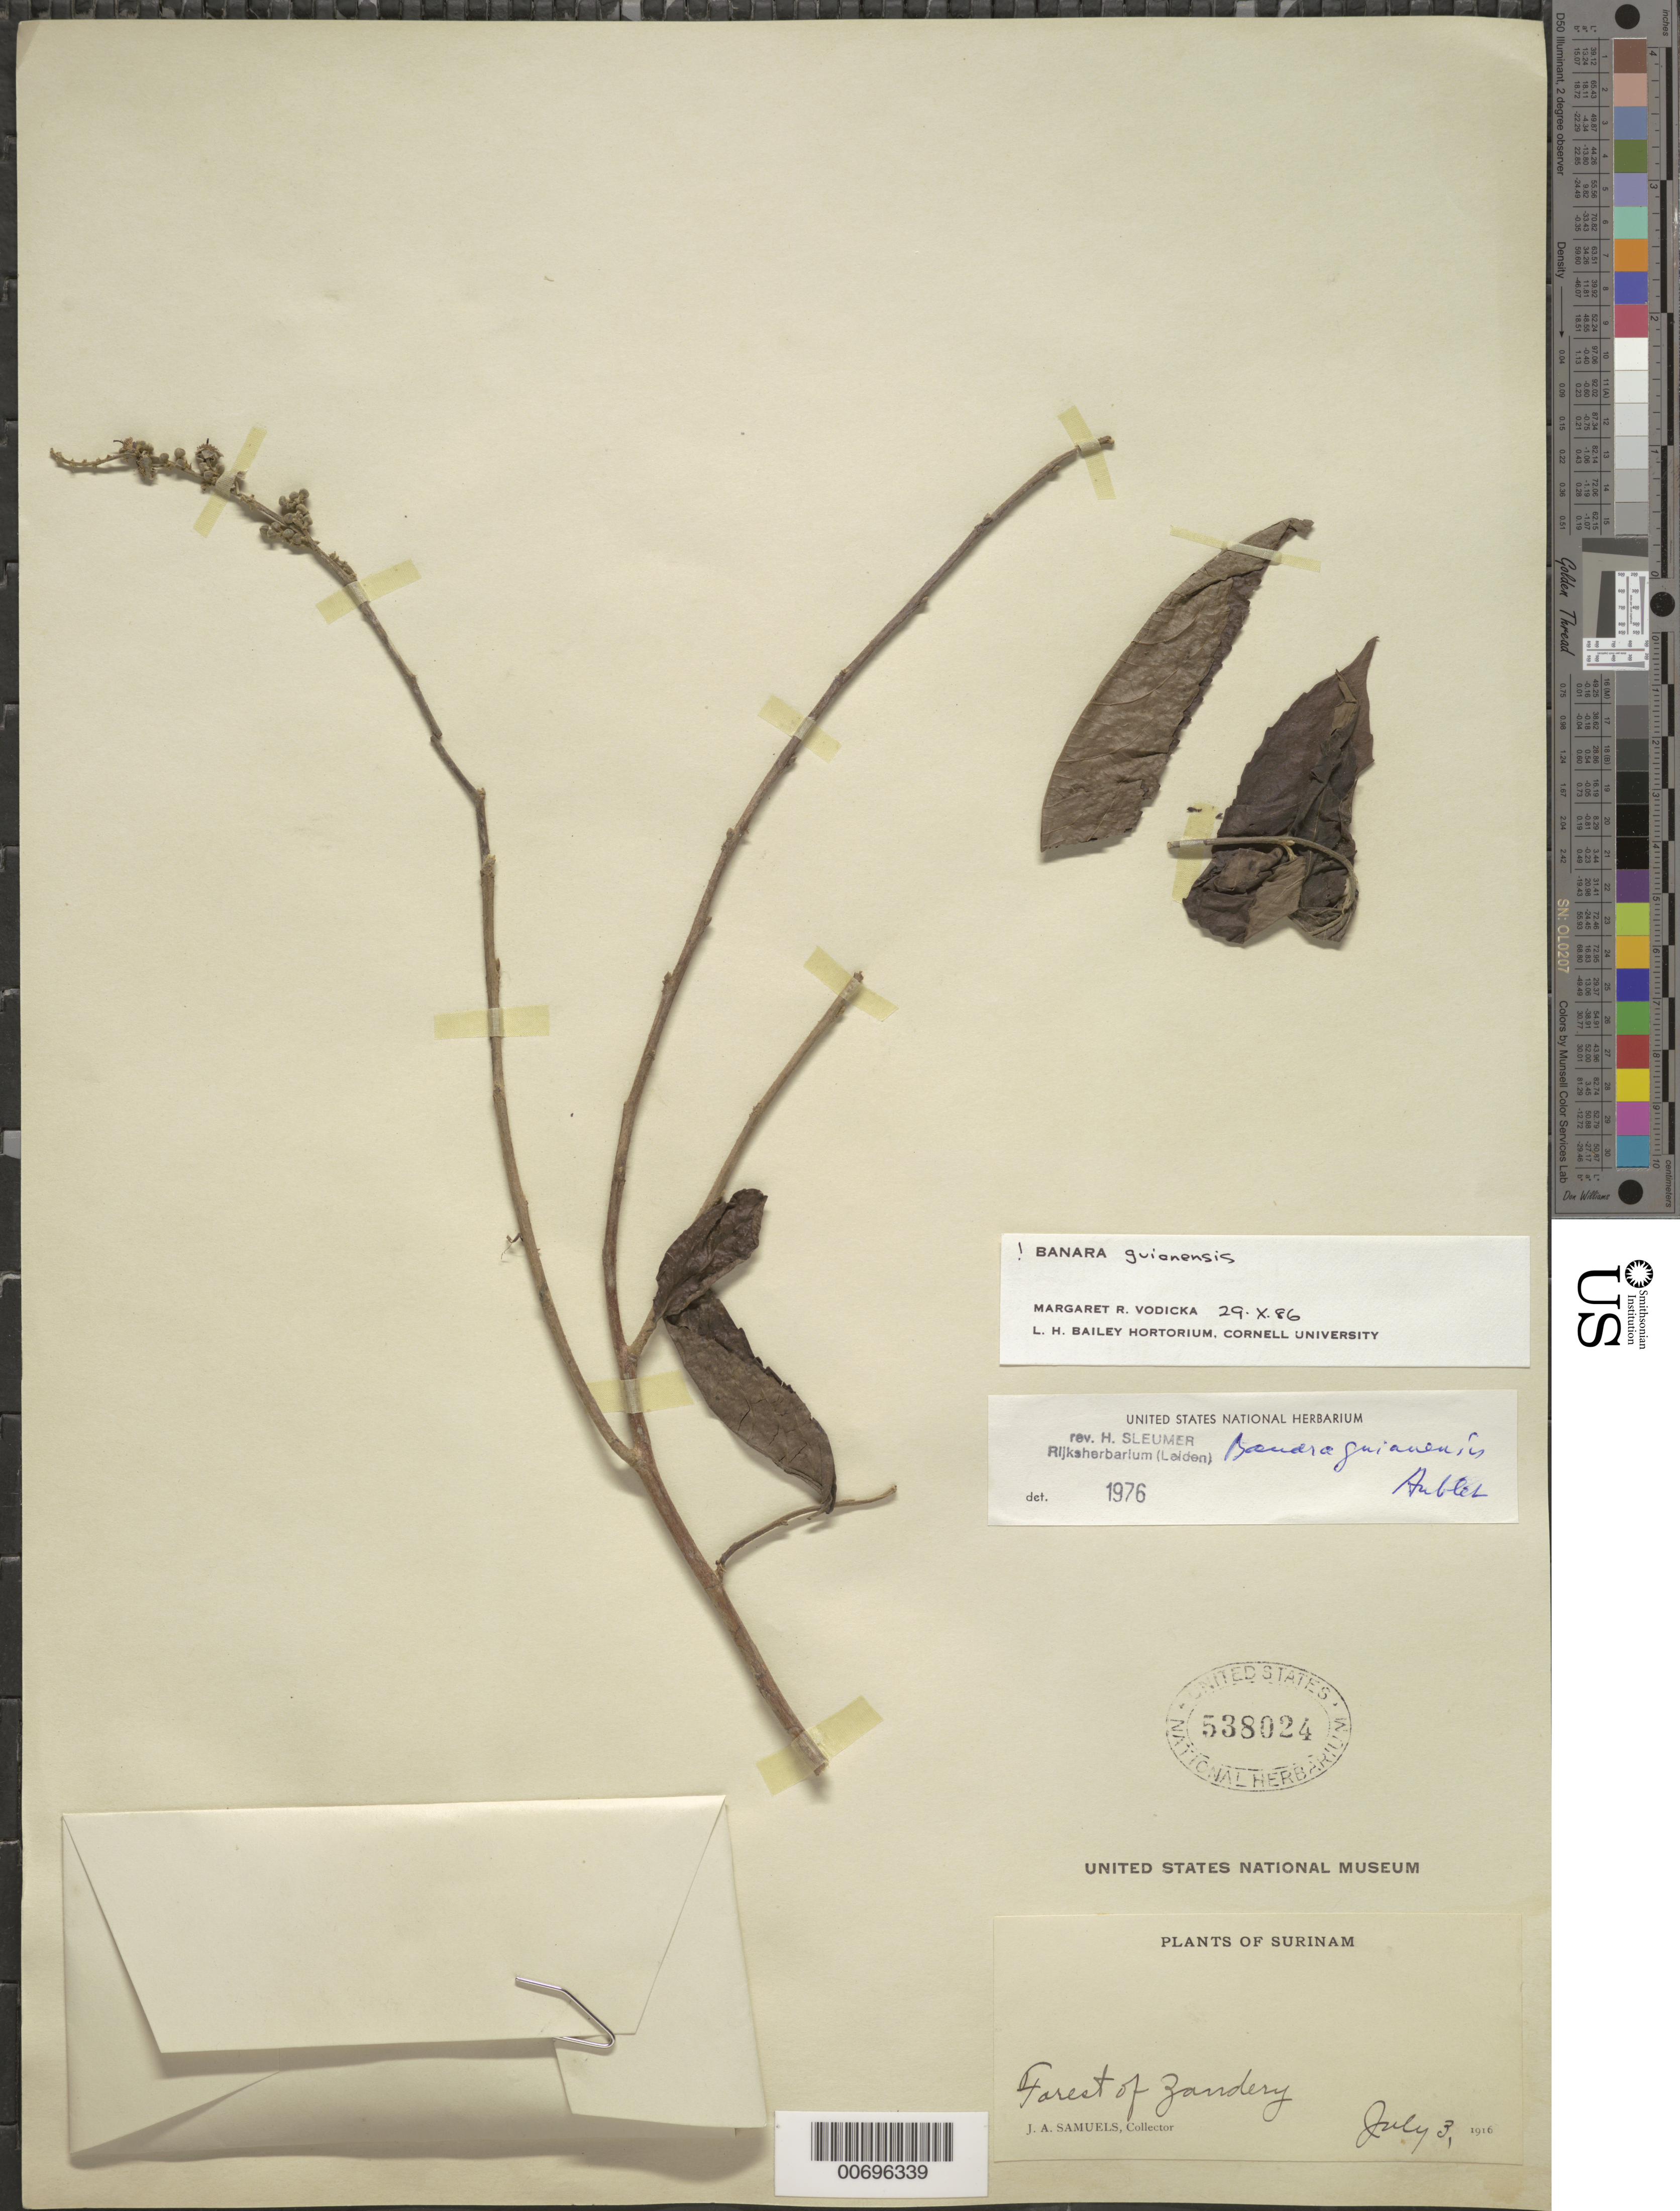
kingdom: Plantae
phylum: Tracheophyta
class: Magnoliopsida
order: Malpighiales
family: Salicaceae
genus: Banara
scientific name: Banara guianensis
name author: Aubl.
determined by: Vodicka, M. R.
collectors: J. A. Samuels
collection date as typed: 3-Jul-16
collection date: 1916-07-03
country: Suriname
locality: Zanderij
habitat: Forest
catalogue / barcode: US 538024